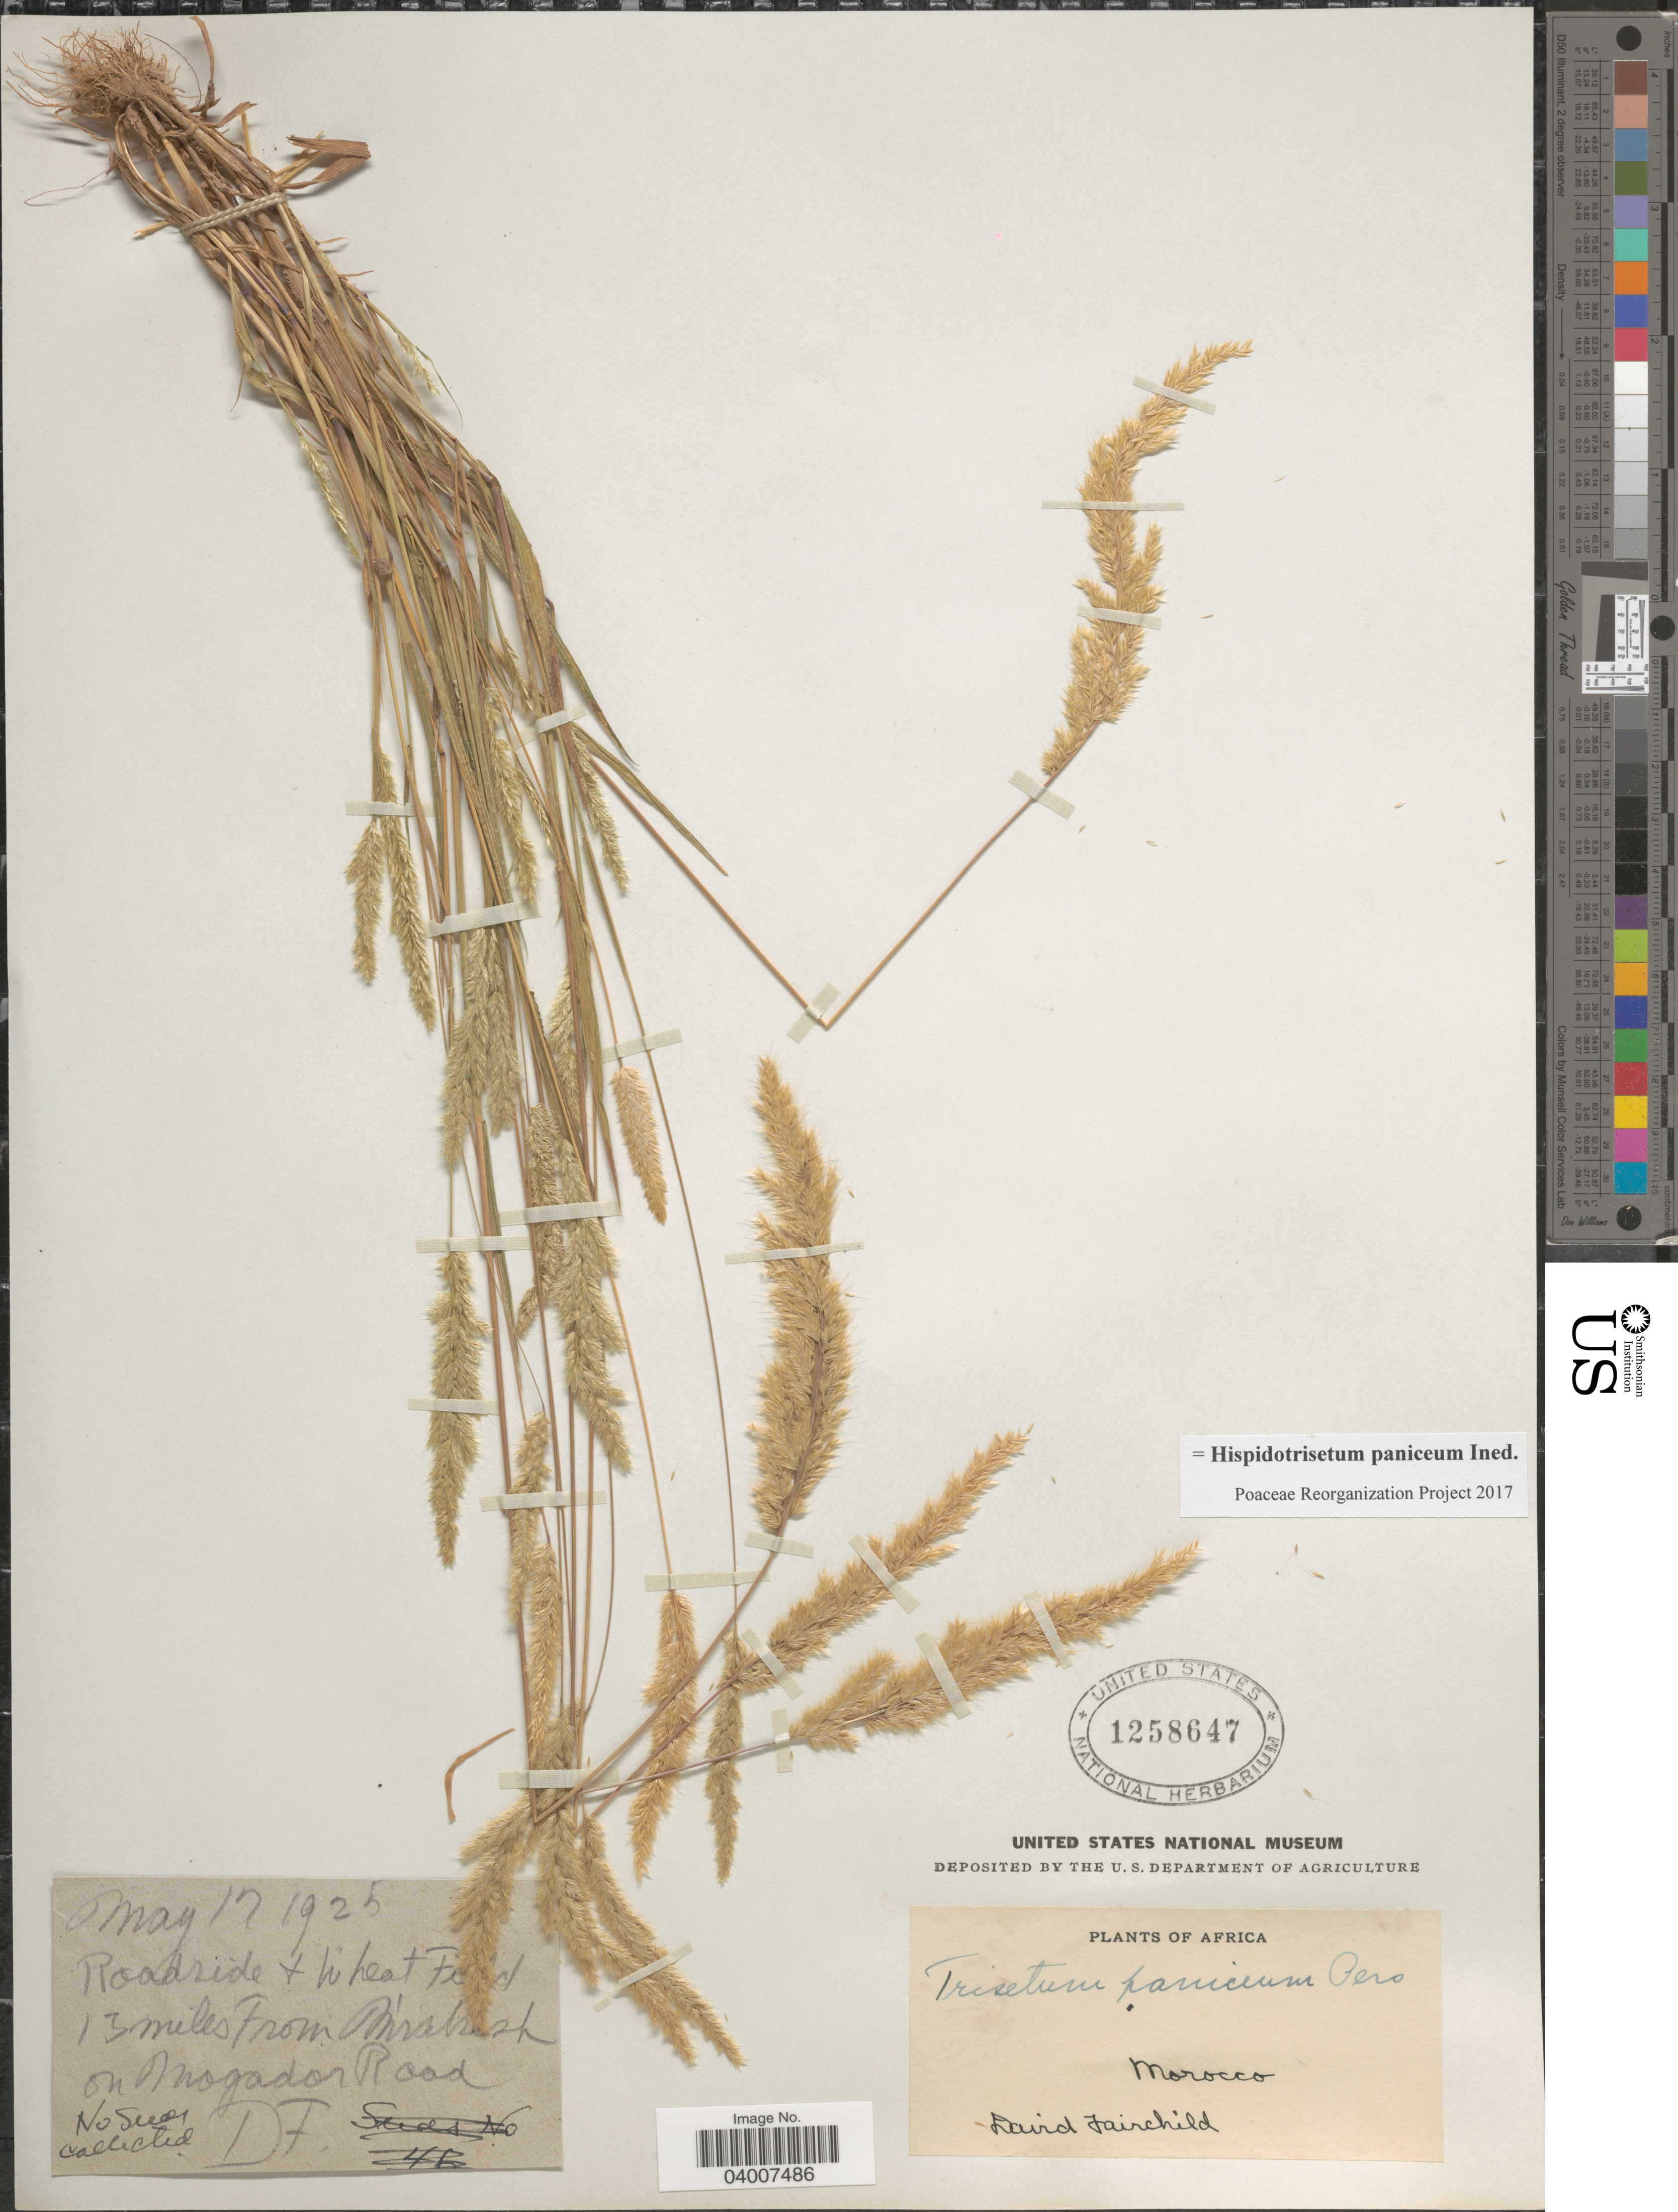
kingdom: Plantae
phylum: Tracheophyta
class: Liliopsida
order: Poales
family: Poaceae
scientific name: Hispidotrisetum paniceum ined.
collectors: D. Fairchild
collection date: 1925-05-17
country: Morocco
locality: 13 miles from Mirakesh on Mogador Road.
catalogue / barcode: US 1258647